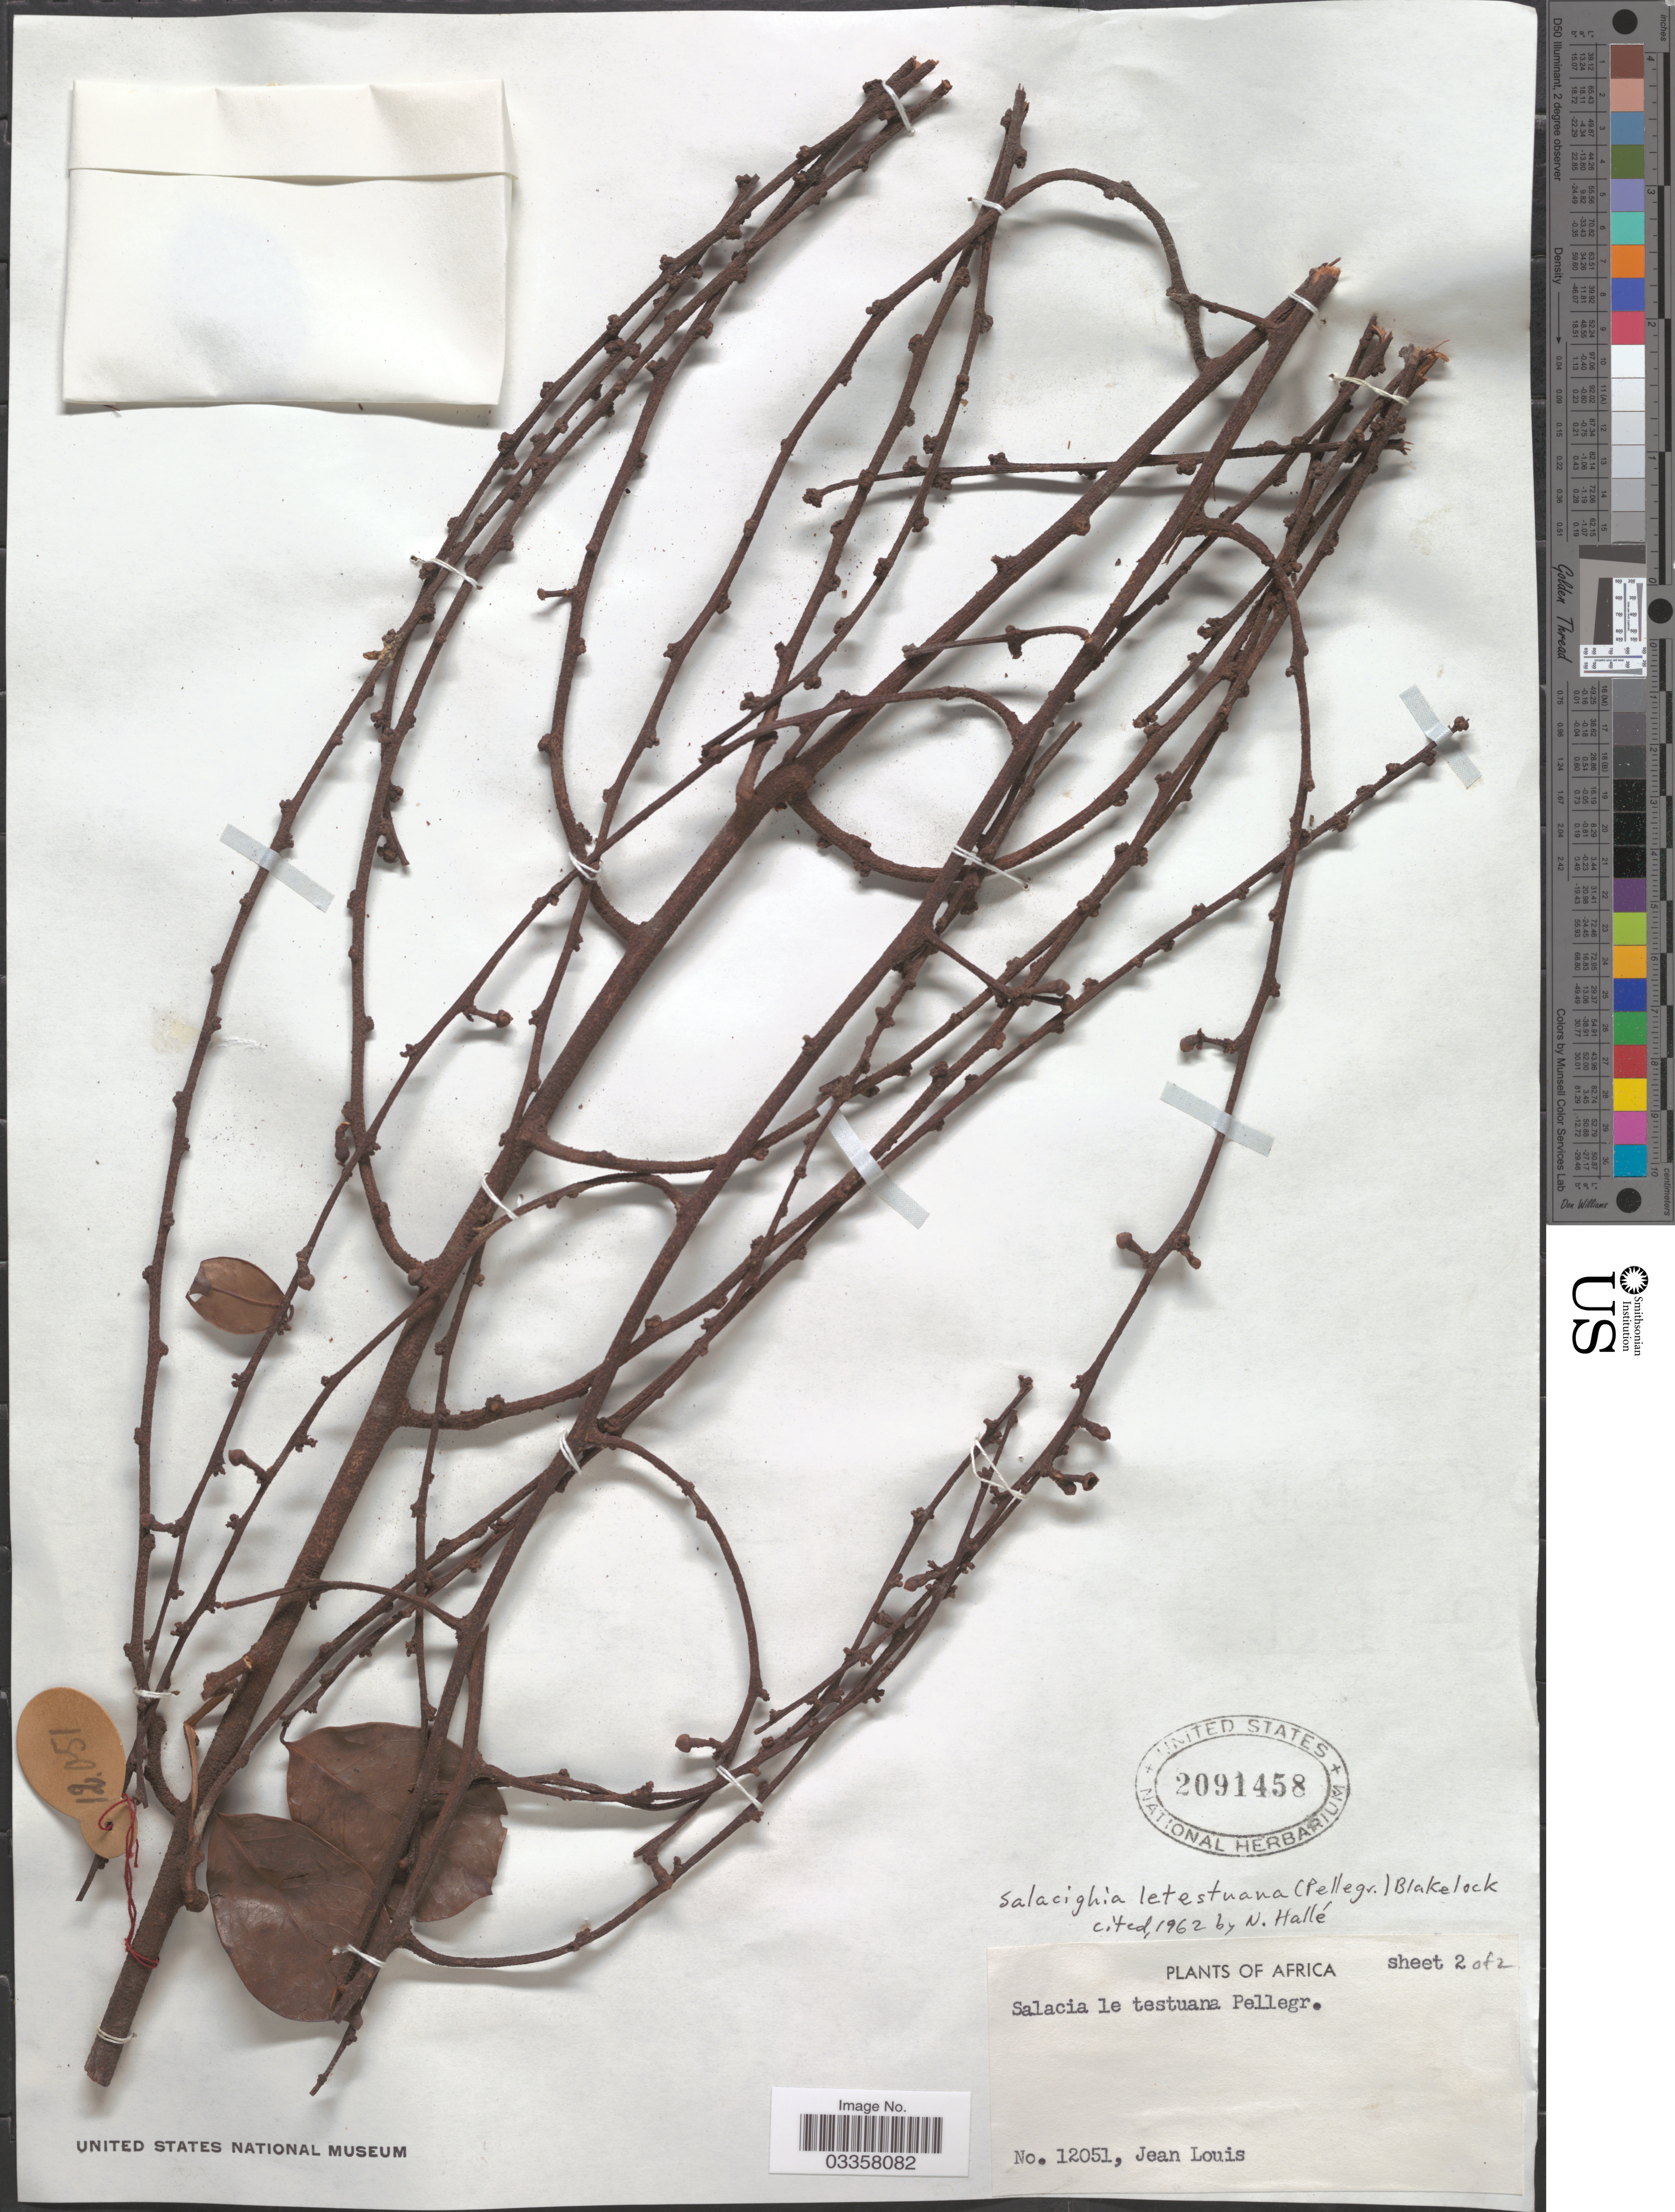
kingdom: Plantae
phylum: Tracheophyta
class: Magnoliopsida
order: Celastrales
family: Celastraceae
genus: Salacighia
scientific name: Salacighia letestuana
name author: (Pellegr.) Blakelock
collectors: J. Louis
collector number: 12051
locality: Africa.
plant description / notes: cited by N. Hallé, 1962, updated to currently accepted name, 2025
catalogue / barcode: US 2091458